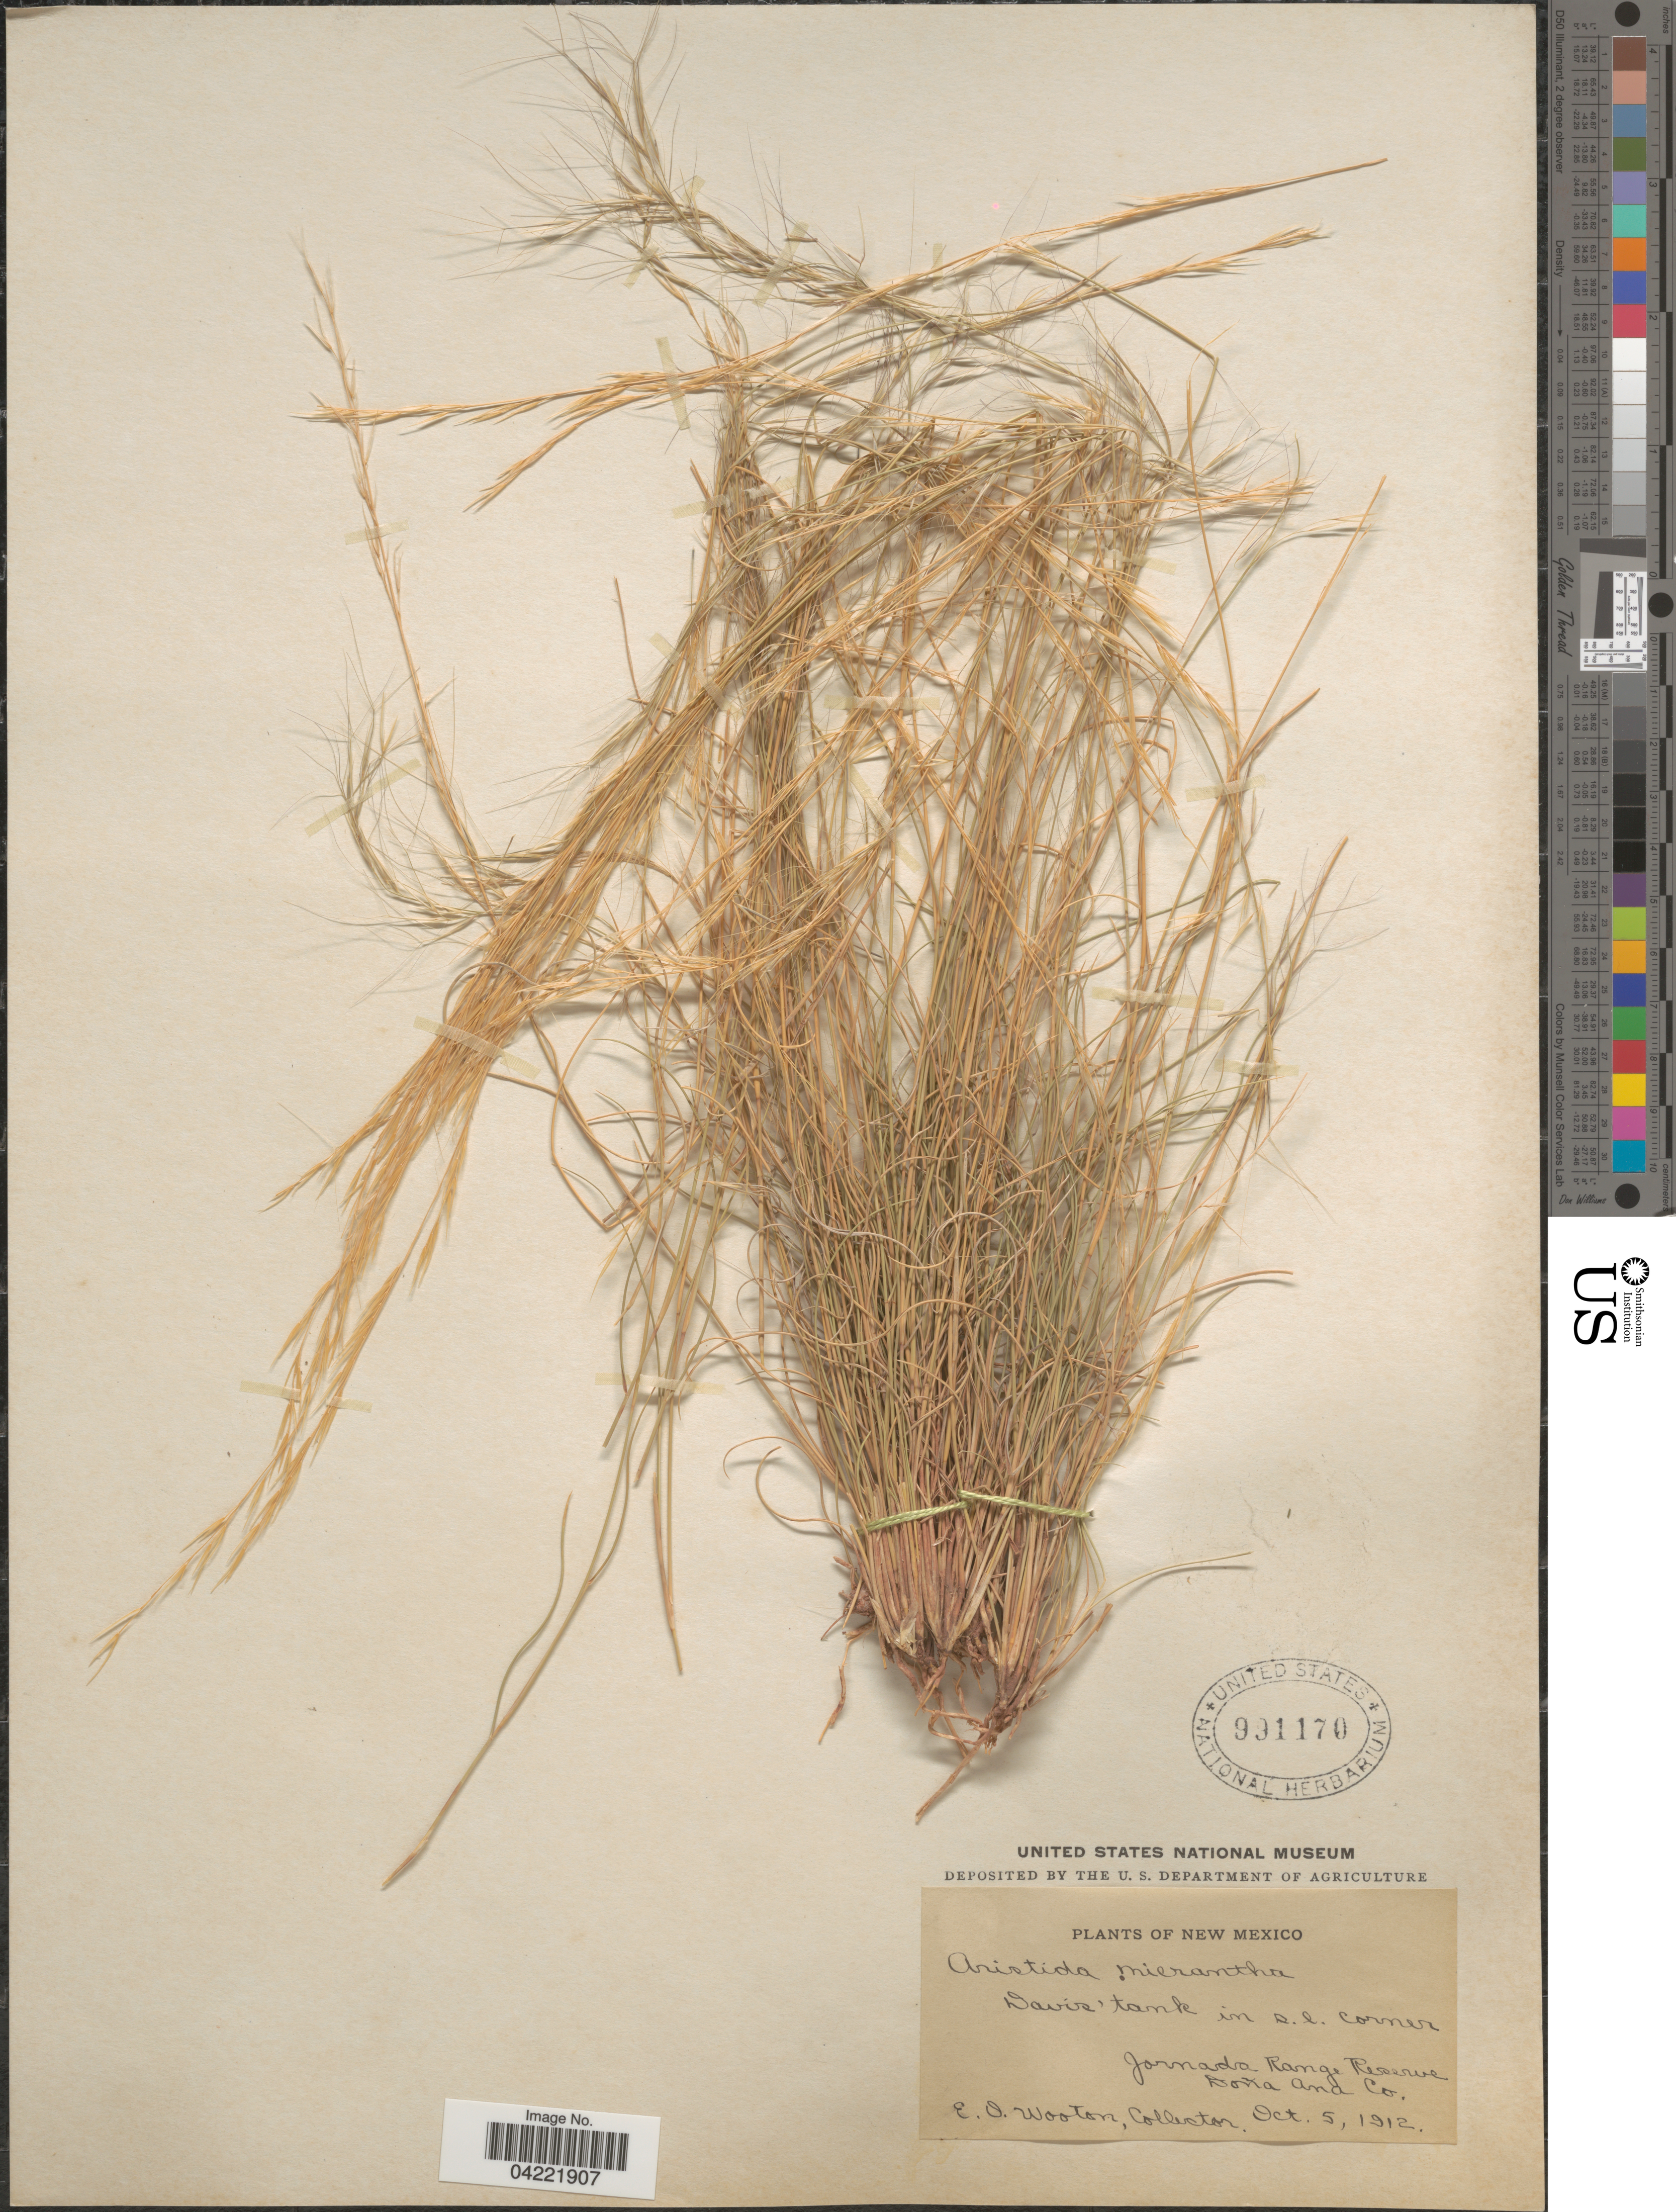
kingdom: Plantae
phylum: Tracheophyta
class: Liliopsida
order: Poales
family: Poaceae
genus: Aristida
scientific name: Aristida purpurea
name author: Nutt.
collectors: E. O. Wooton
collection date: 1912-10-05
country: United States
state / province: New Mexico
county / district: Dona Ana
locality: Davis' tank in S.E. corner, Jornada Range Reserve, Doña Ana Co.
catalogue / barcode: US 991170